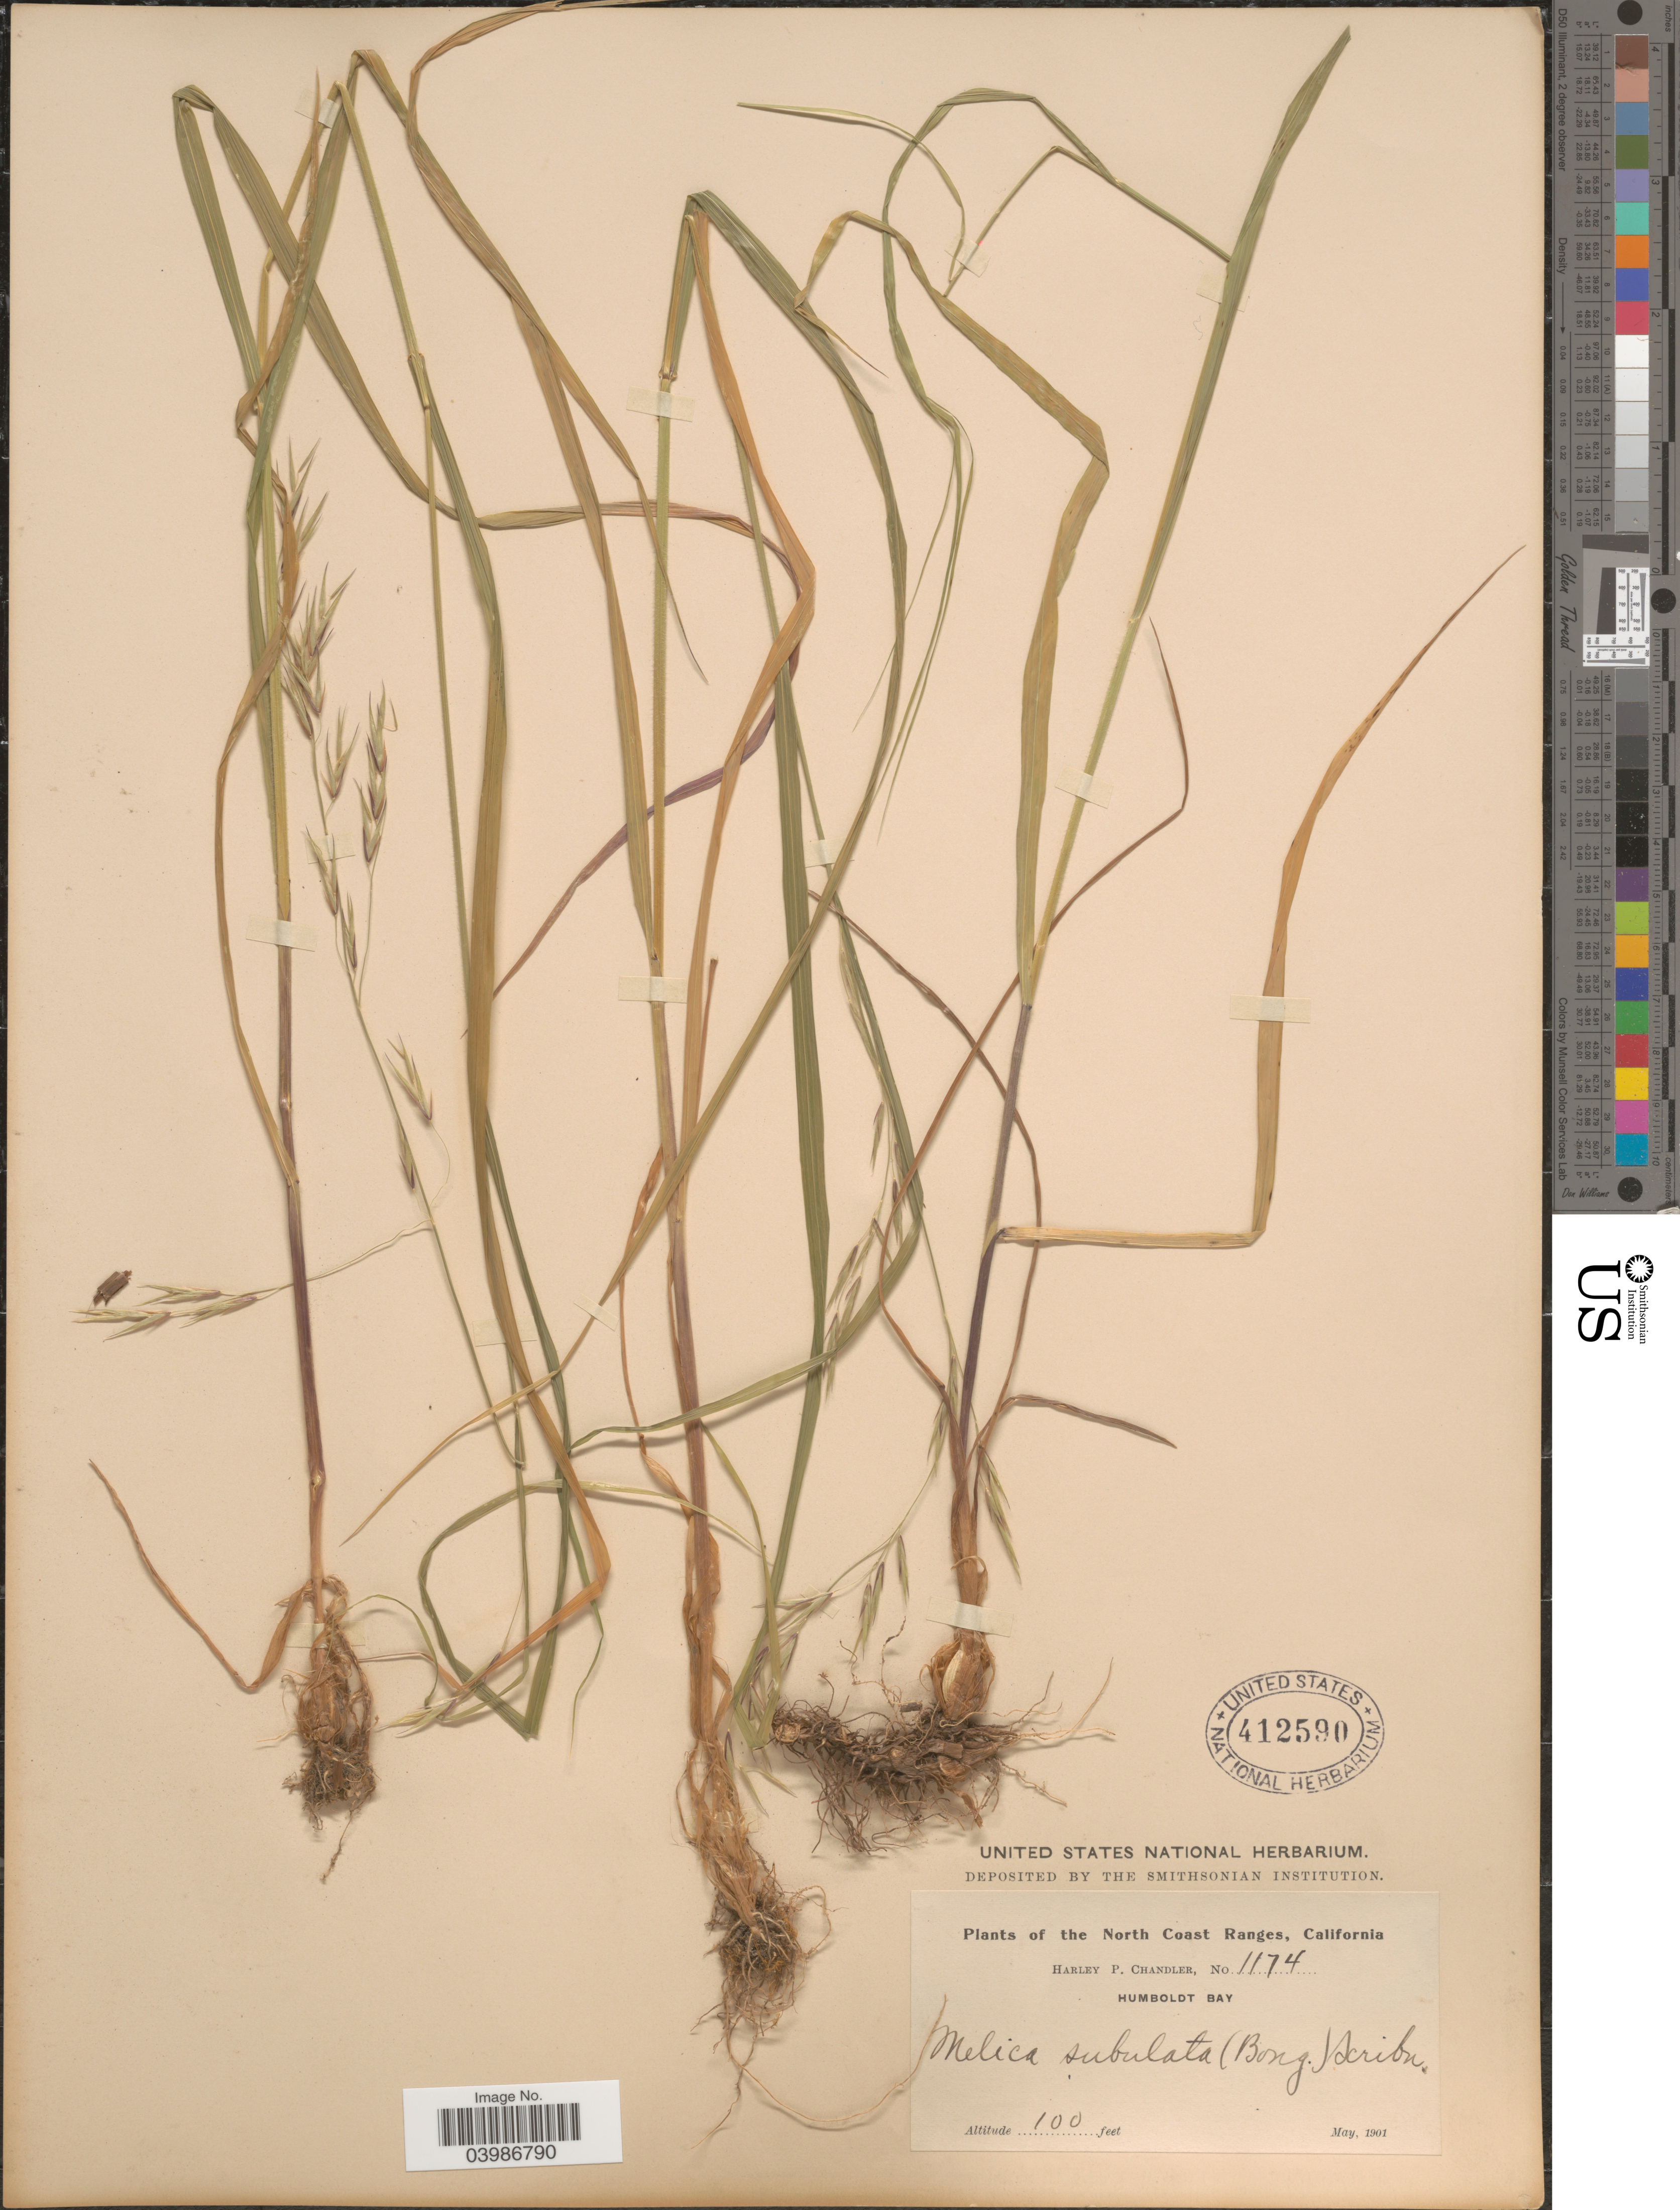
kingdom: Plantae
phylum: Tracheophyta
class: Liliopsida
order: Poales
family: Poaceae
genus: Melica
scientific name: Melica subulata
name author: (Griseb.) Scribn.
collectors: H. Chandler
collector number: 1174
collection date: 1901-05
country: United States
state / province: California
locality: The North Coast Ranges. Humboldt Bay.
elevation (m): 30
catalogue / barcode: US 412590